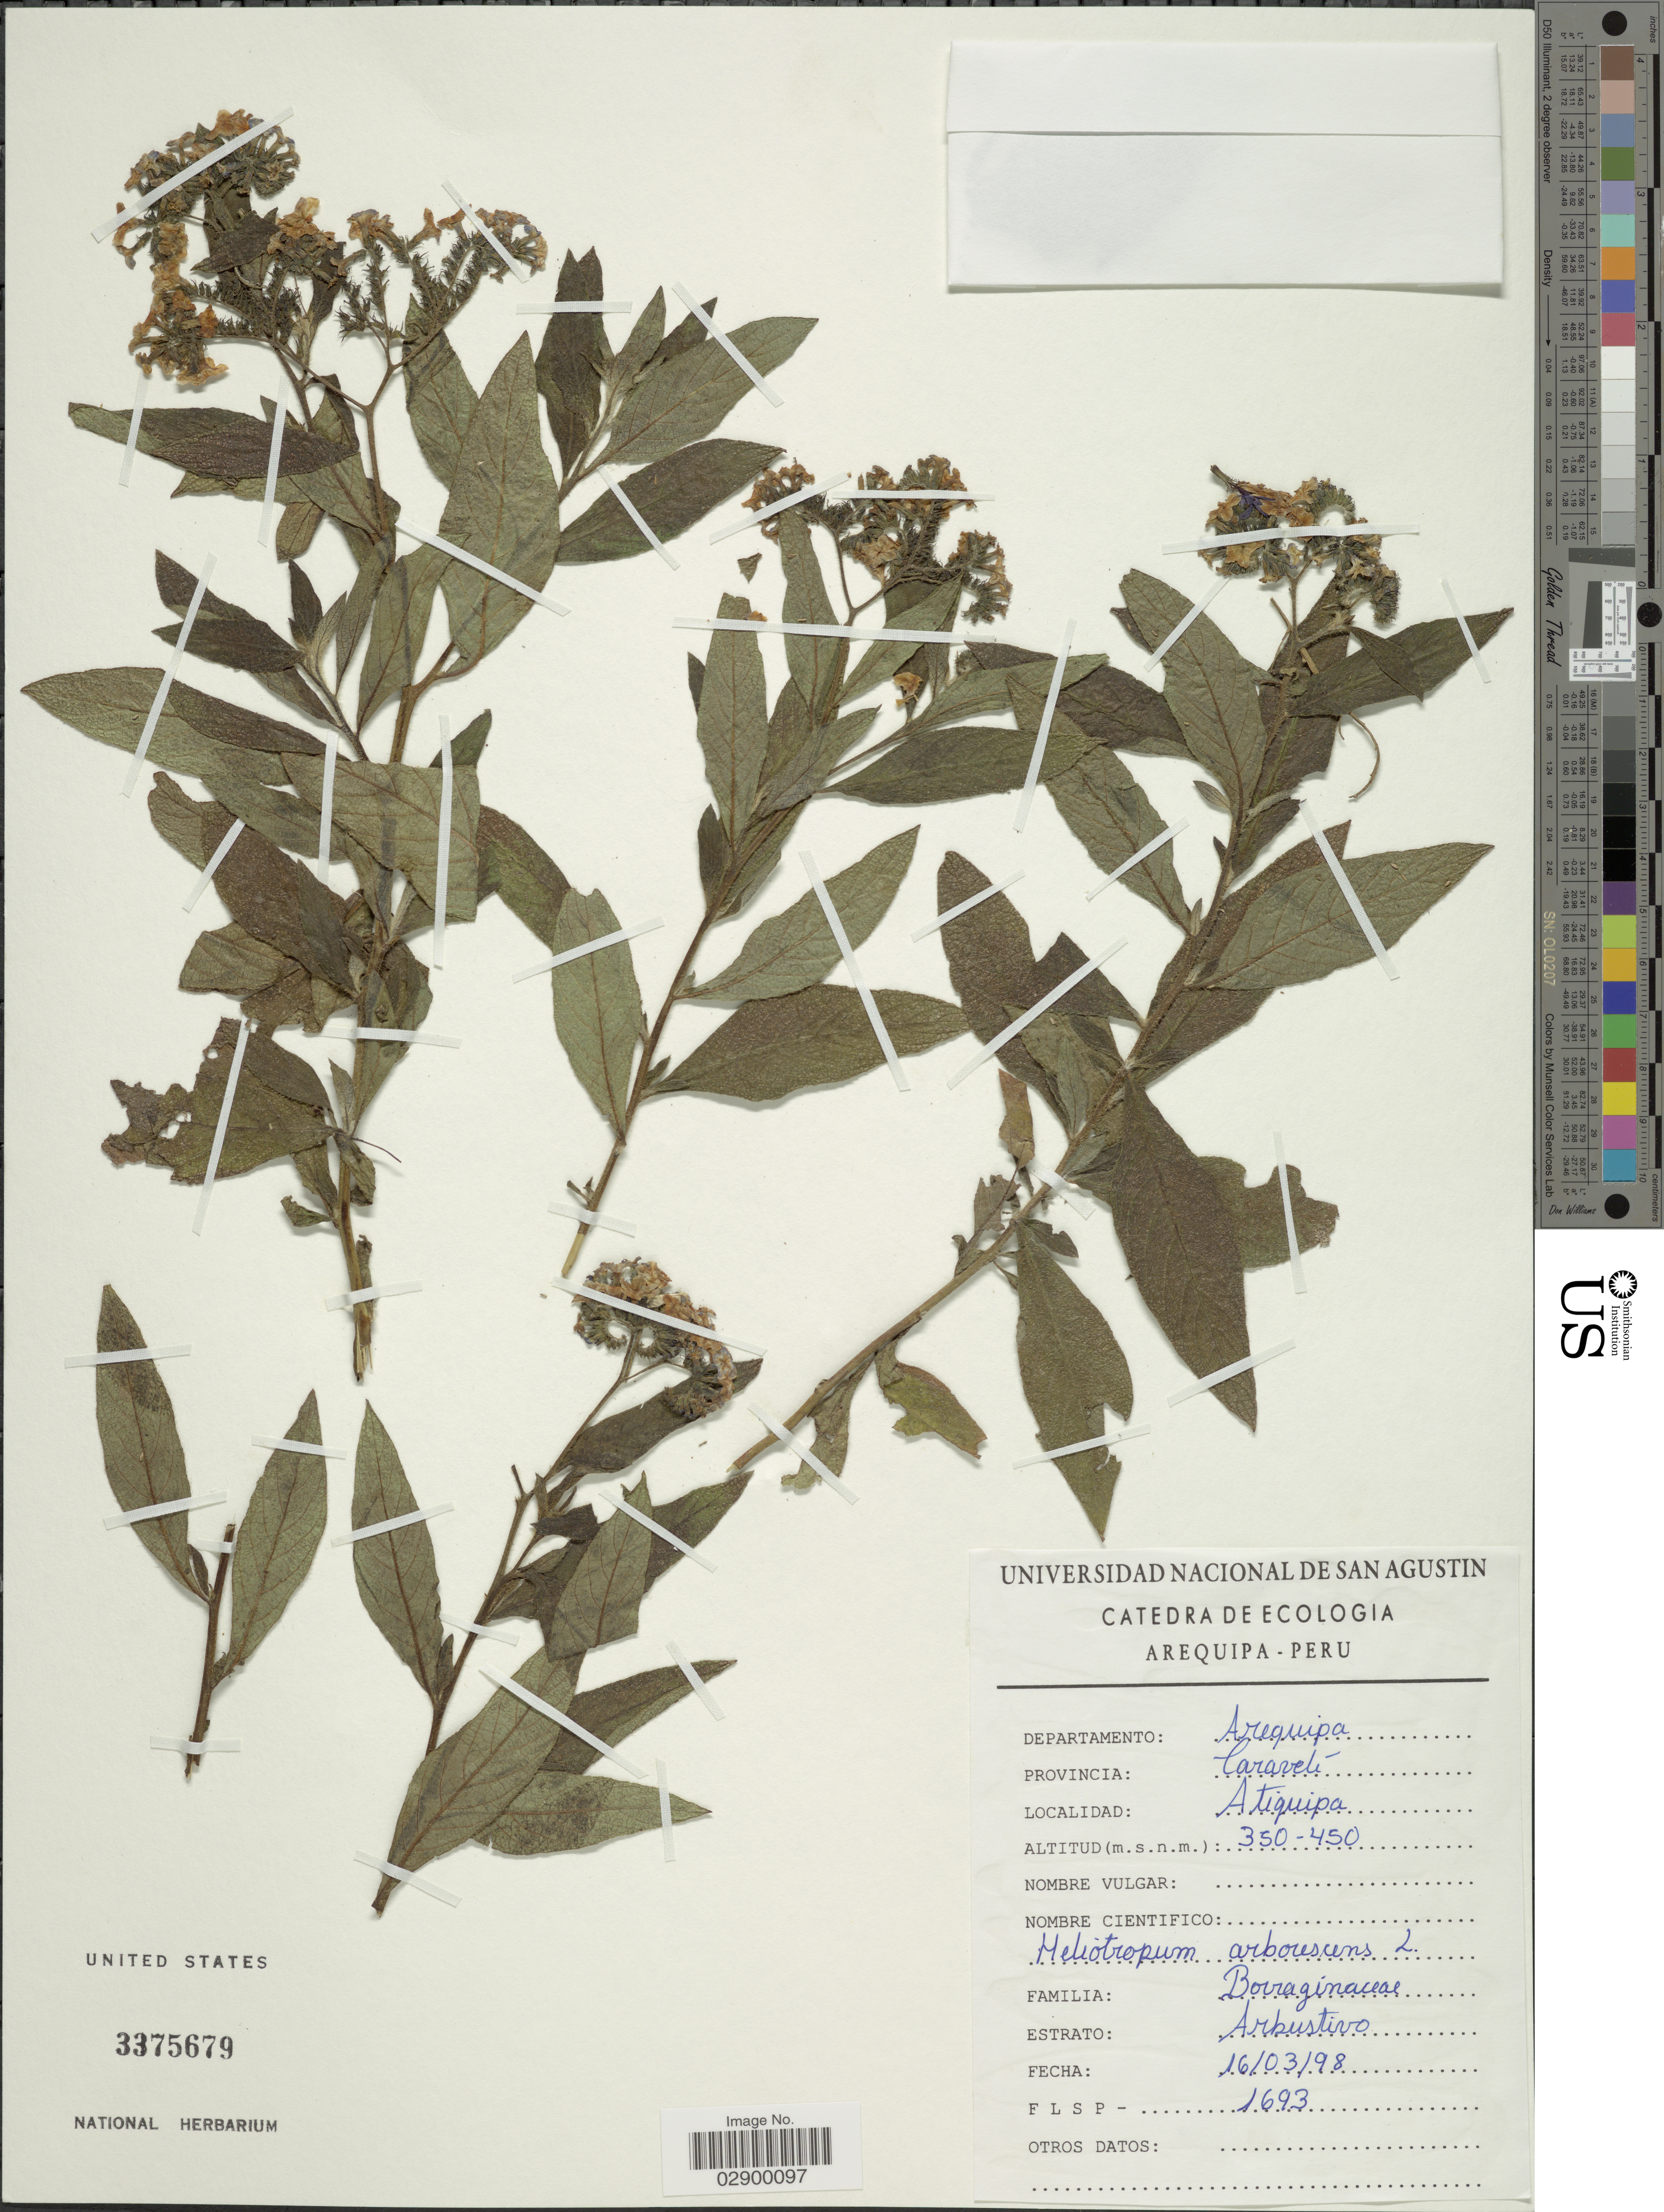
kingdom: Plantae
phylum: Tracheophyta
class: Magnoliopsida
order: Boraginales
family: Heliotropiaceae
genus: Heliotropium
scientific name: Heliotropium arborescens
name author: L.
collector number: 1693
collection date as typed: Transcribed d/m/y: 16/3/98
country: Peru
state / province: Arequipa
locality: Departamento: Arequipa. Provincia: Caravelí. Atiquipa.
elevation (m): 350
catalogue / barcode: US 3375679